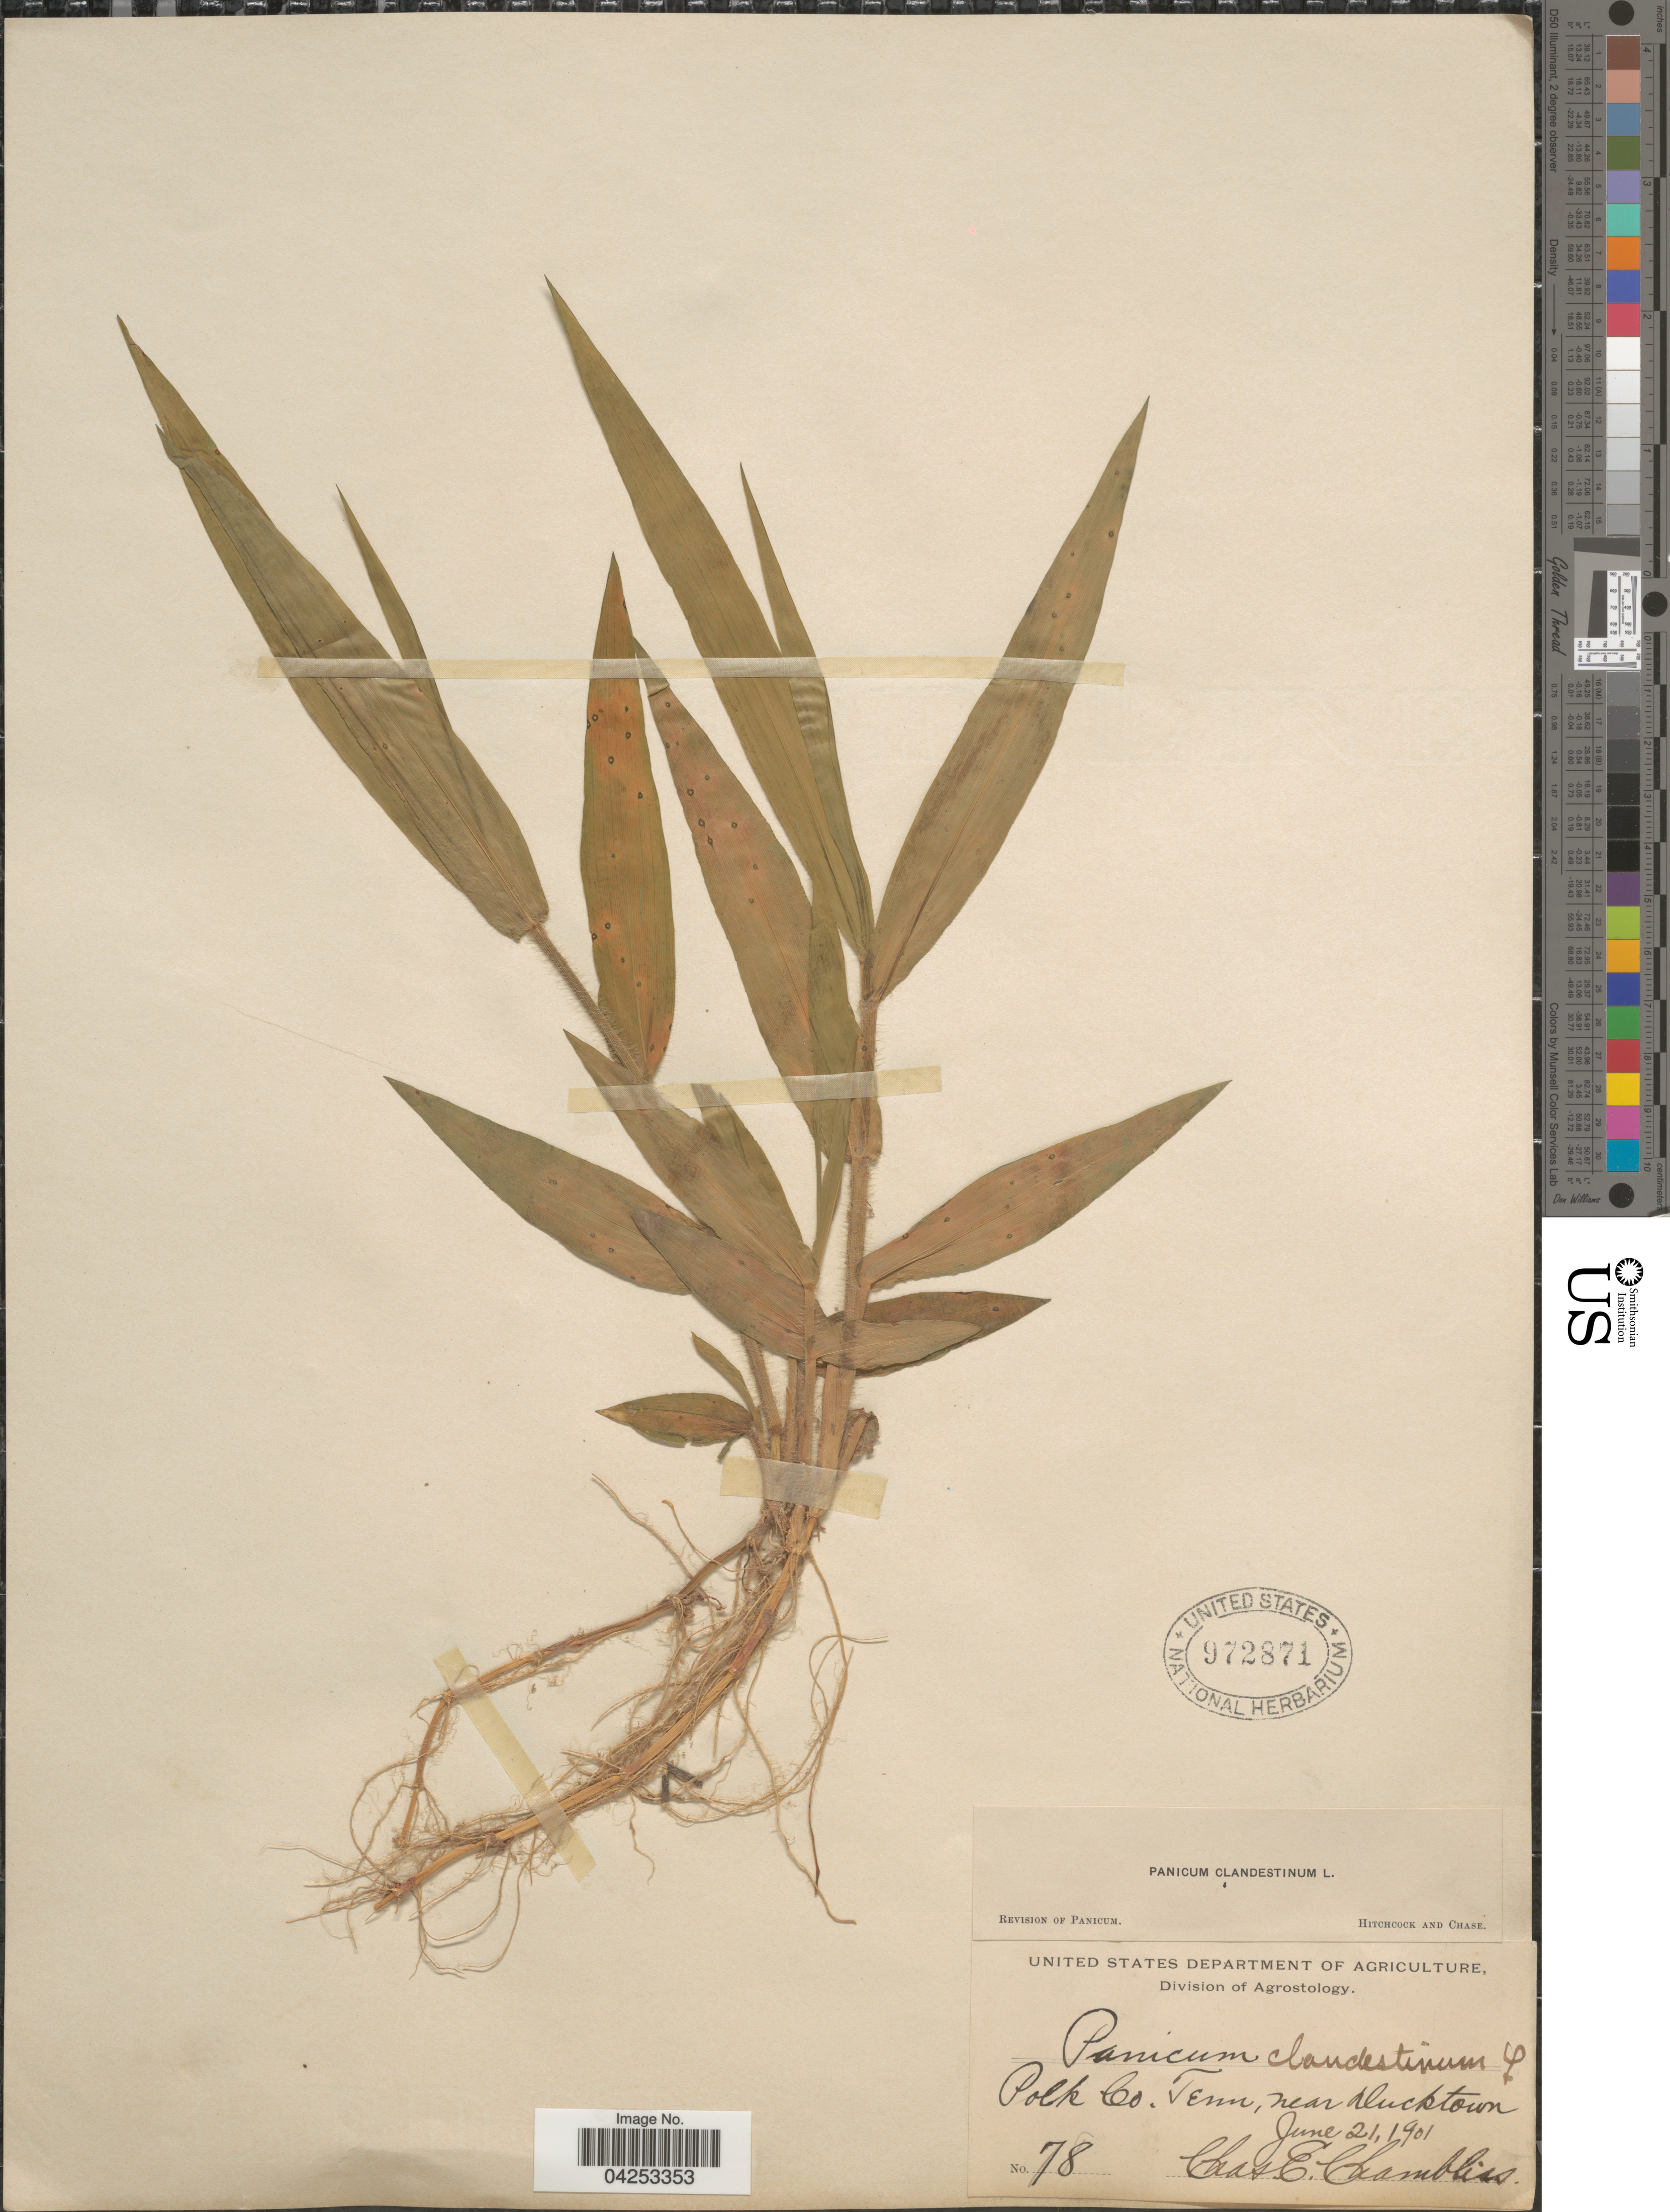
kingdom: Plantae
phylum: Tracheophyta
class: Liliopsida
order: Poales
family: Poaceae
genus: Dichanthelium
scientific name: Dichanthelium clandestinum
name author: (L.) Gould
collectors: C. Chambliss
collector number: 78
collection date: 1901-06-21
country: United States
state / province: Tennessee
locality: Polk Co., near Ducktown.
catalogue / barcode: US 972871